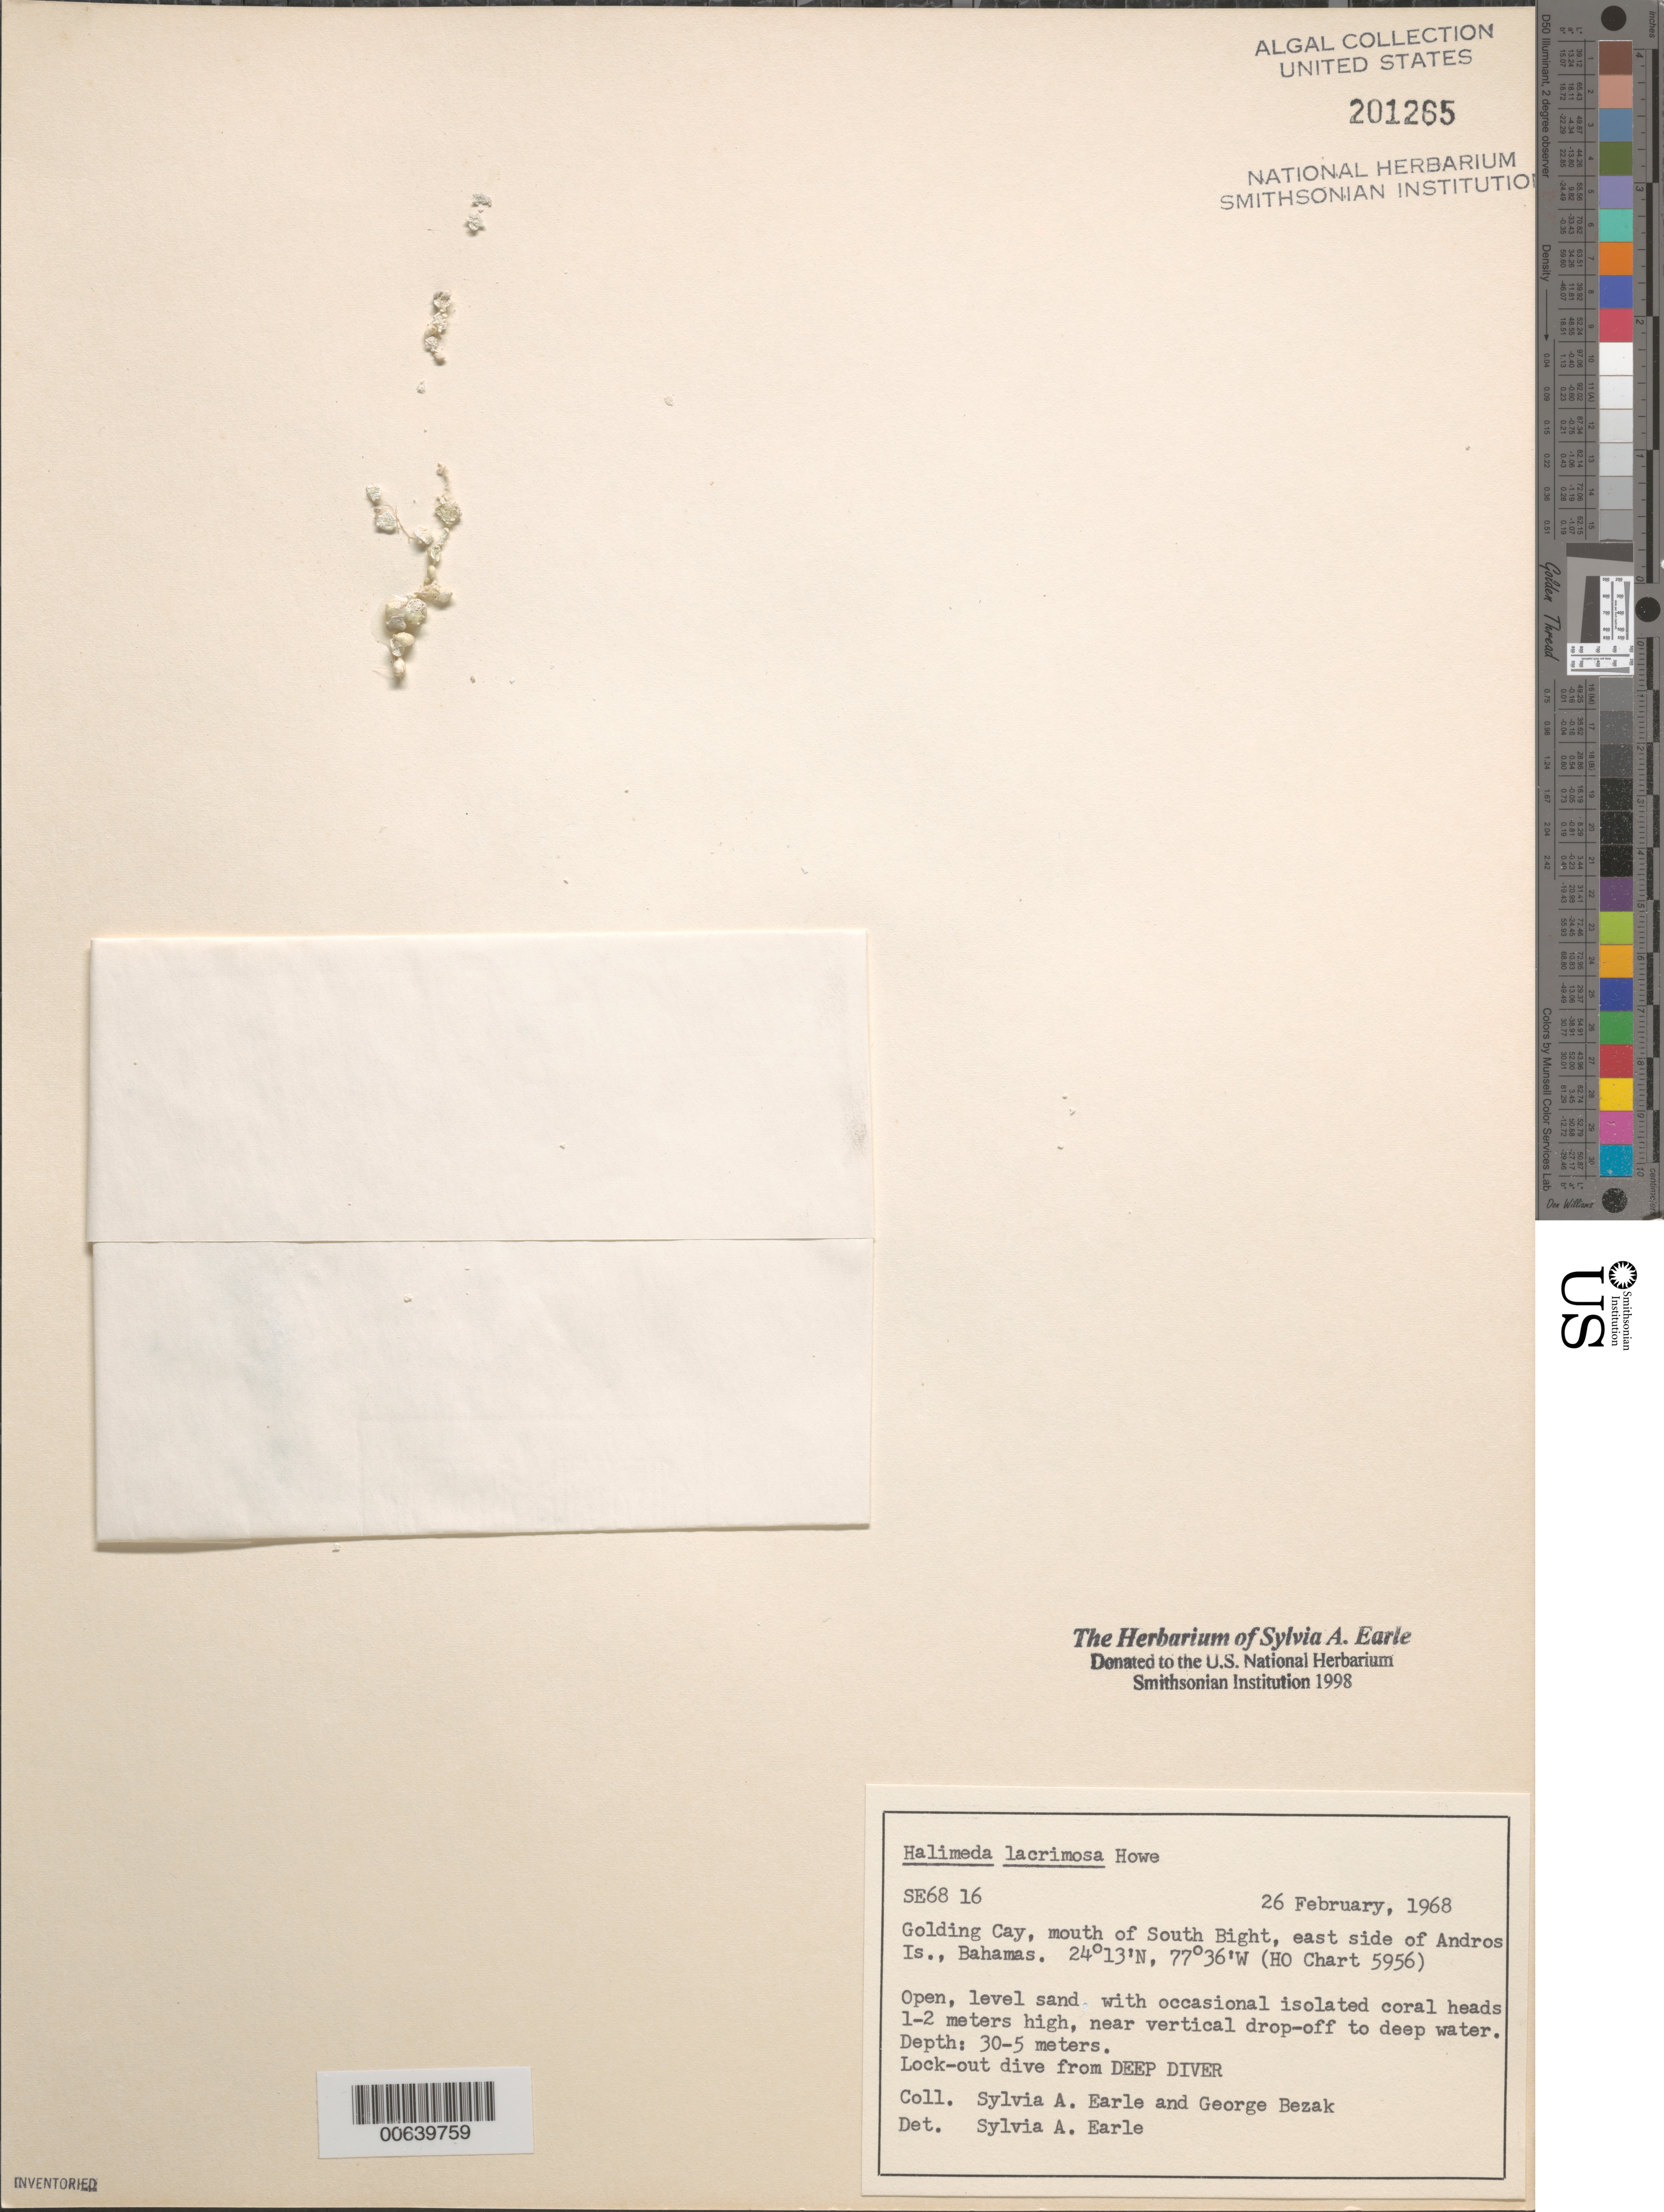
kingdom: Plantae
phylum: Chlorophyta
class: Ulvophyceae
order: Bryopsidales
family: Halimedaceae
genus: Halimeda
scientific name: Halimeda lacrimosa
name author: M. Howe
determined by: Earle, S. A.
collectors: S. A. Earle & G. Bezak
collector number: Se 6816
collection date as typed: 26 Feb 1968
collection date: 1968-02-26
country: Bahamas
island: Golding Cay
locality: South Bight mouth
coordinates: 24 13' N, 77 36' W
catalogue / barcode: US 201265